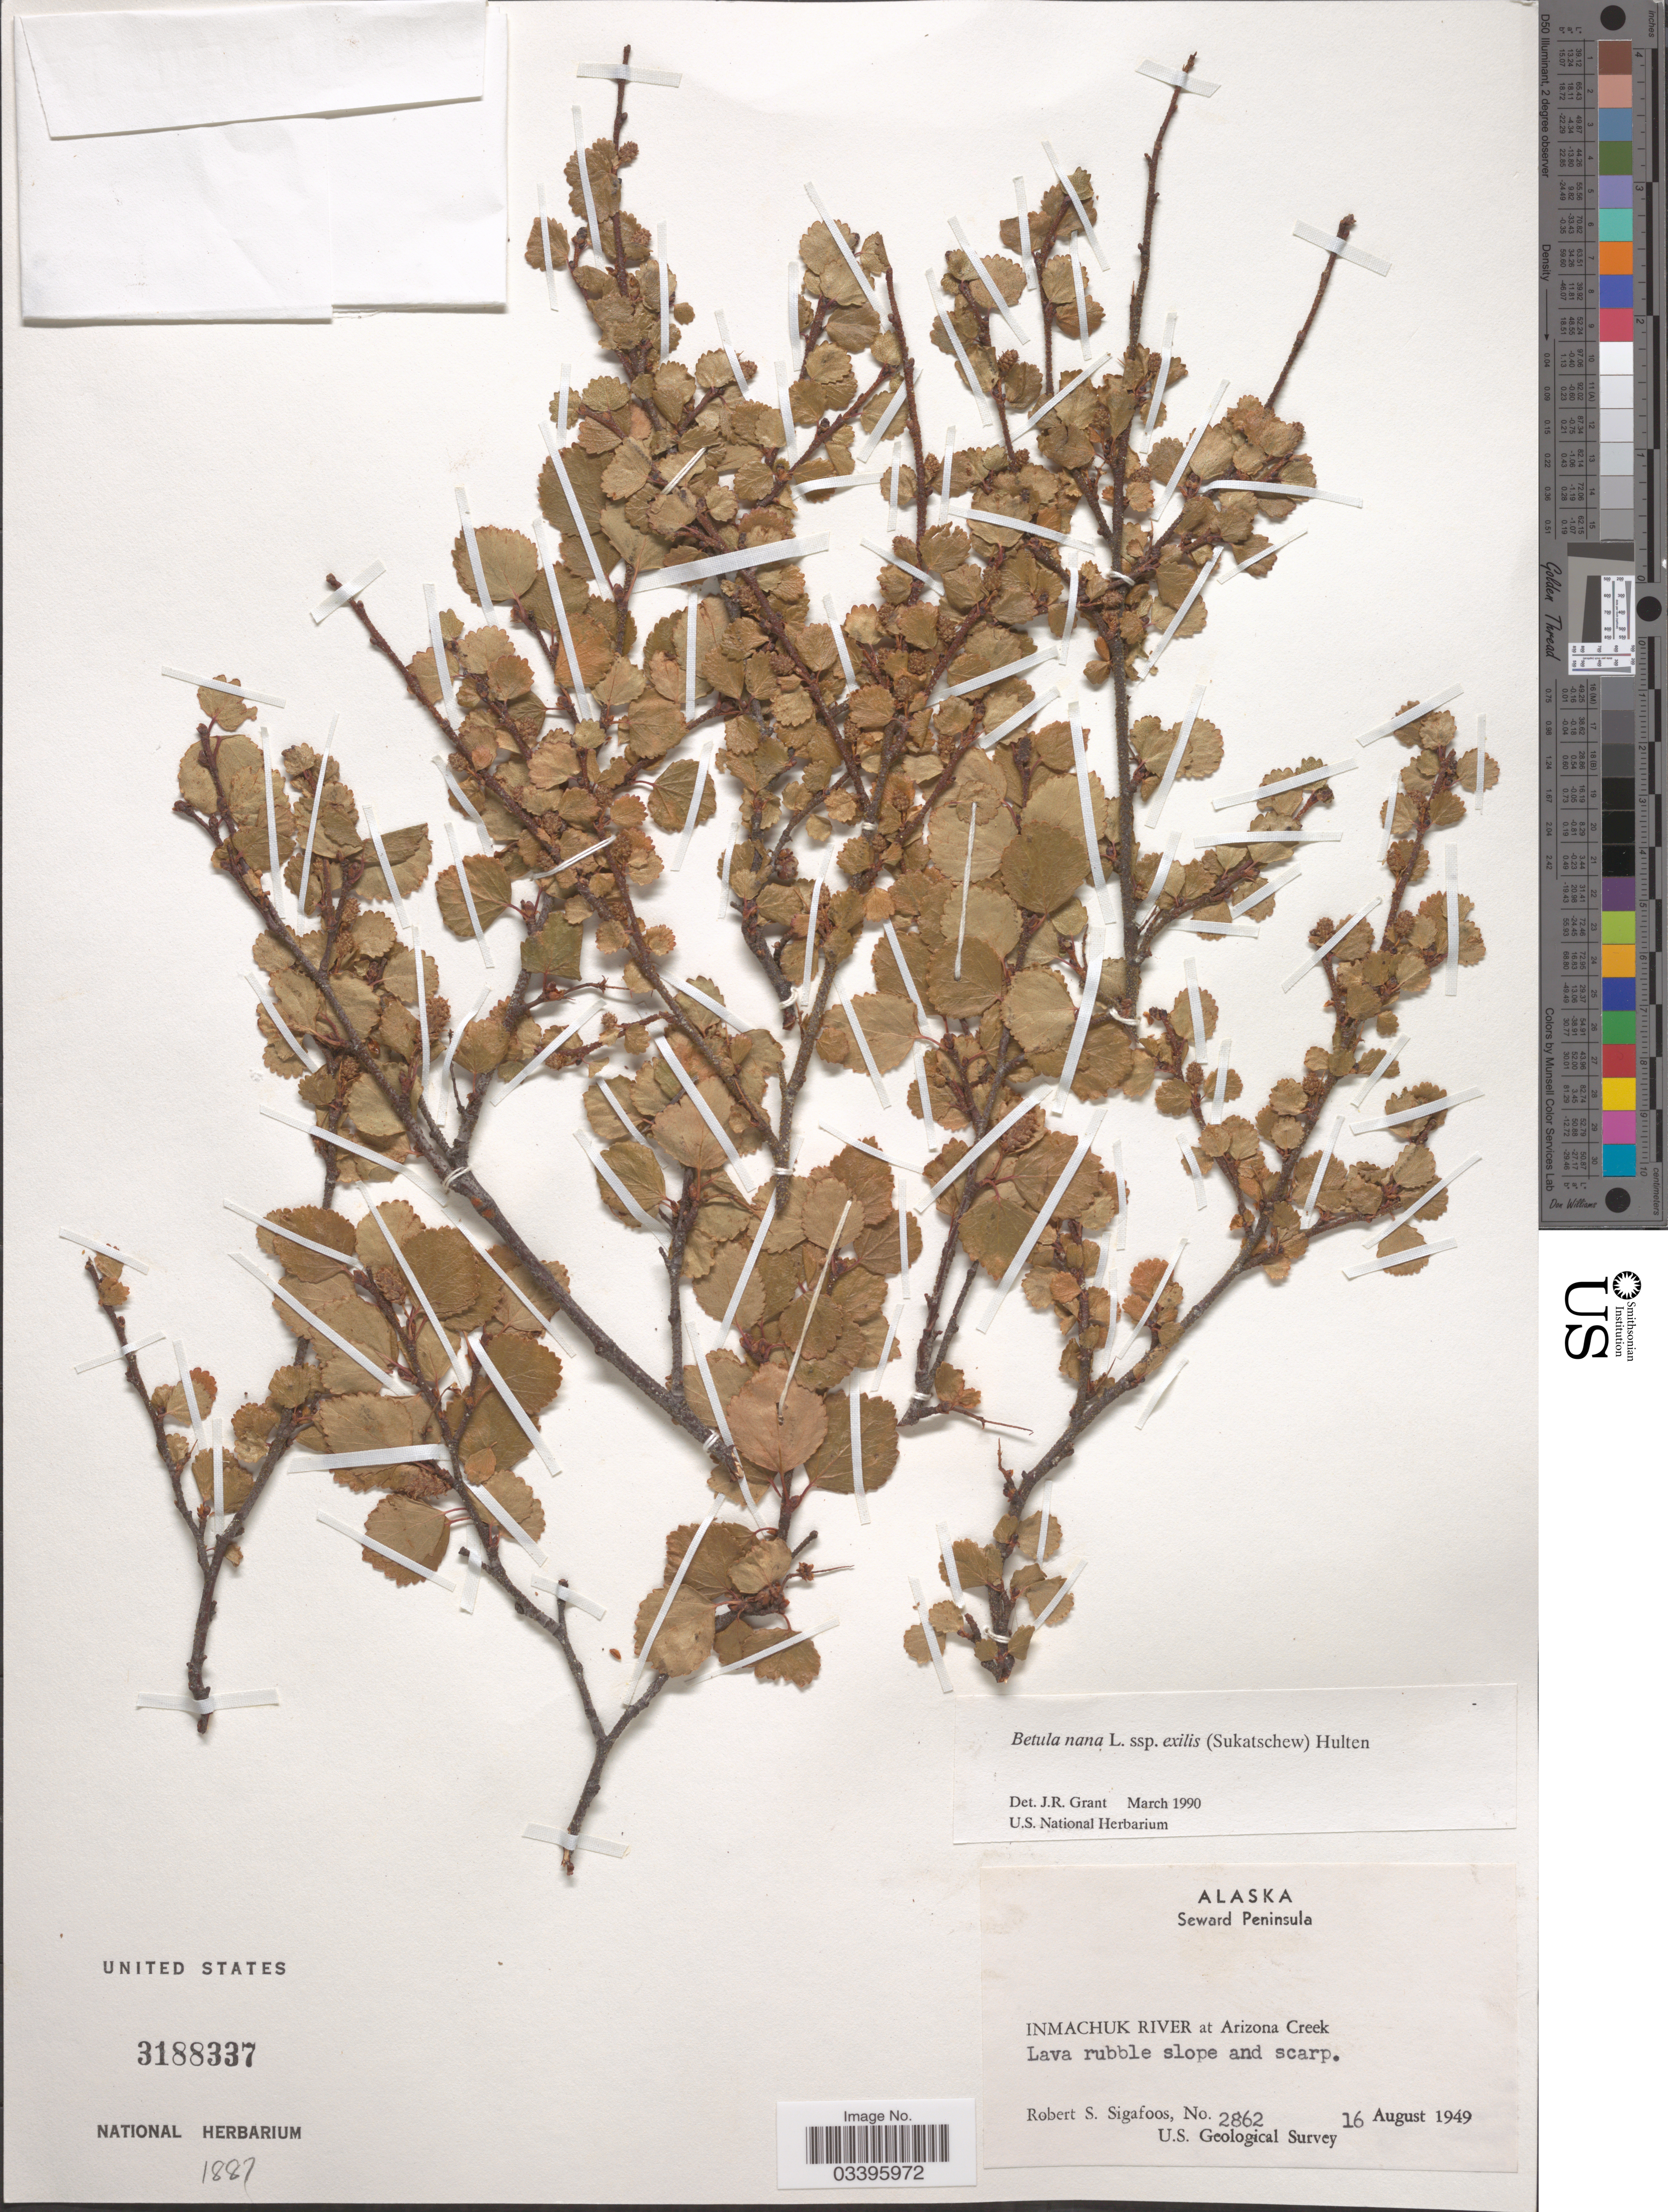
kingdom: Plantae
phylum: Tracheophyta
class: Magnoliopsida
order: Fagales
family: Betulaceae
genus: Betula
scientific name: Betula nana subsp. exilis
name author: L.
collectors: R. Sigafoos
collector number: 2862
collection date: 1949-08-16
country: United States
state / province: Alaska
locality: Seward Peninsula. Inmachuk River at Arizona Creek. Lava rubble slope and scarp.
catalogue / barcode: US 3188337